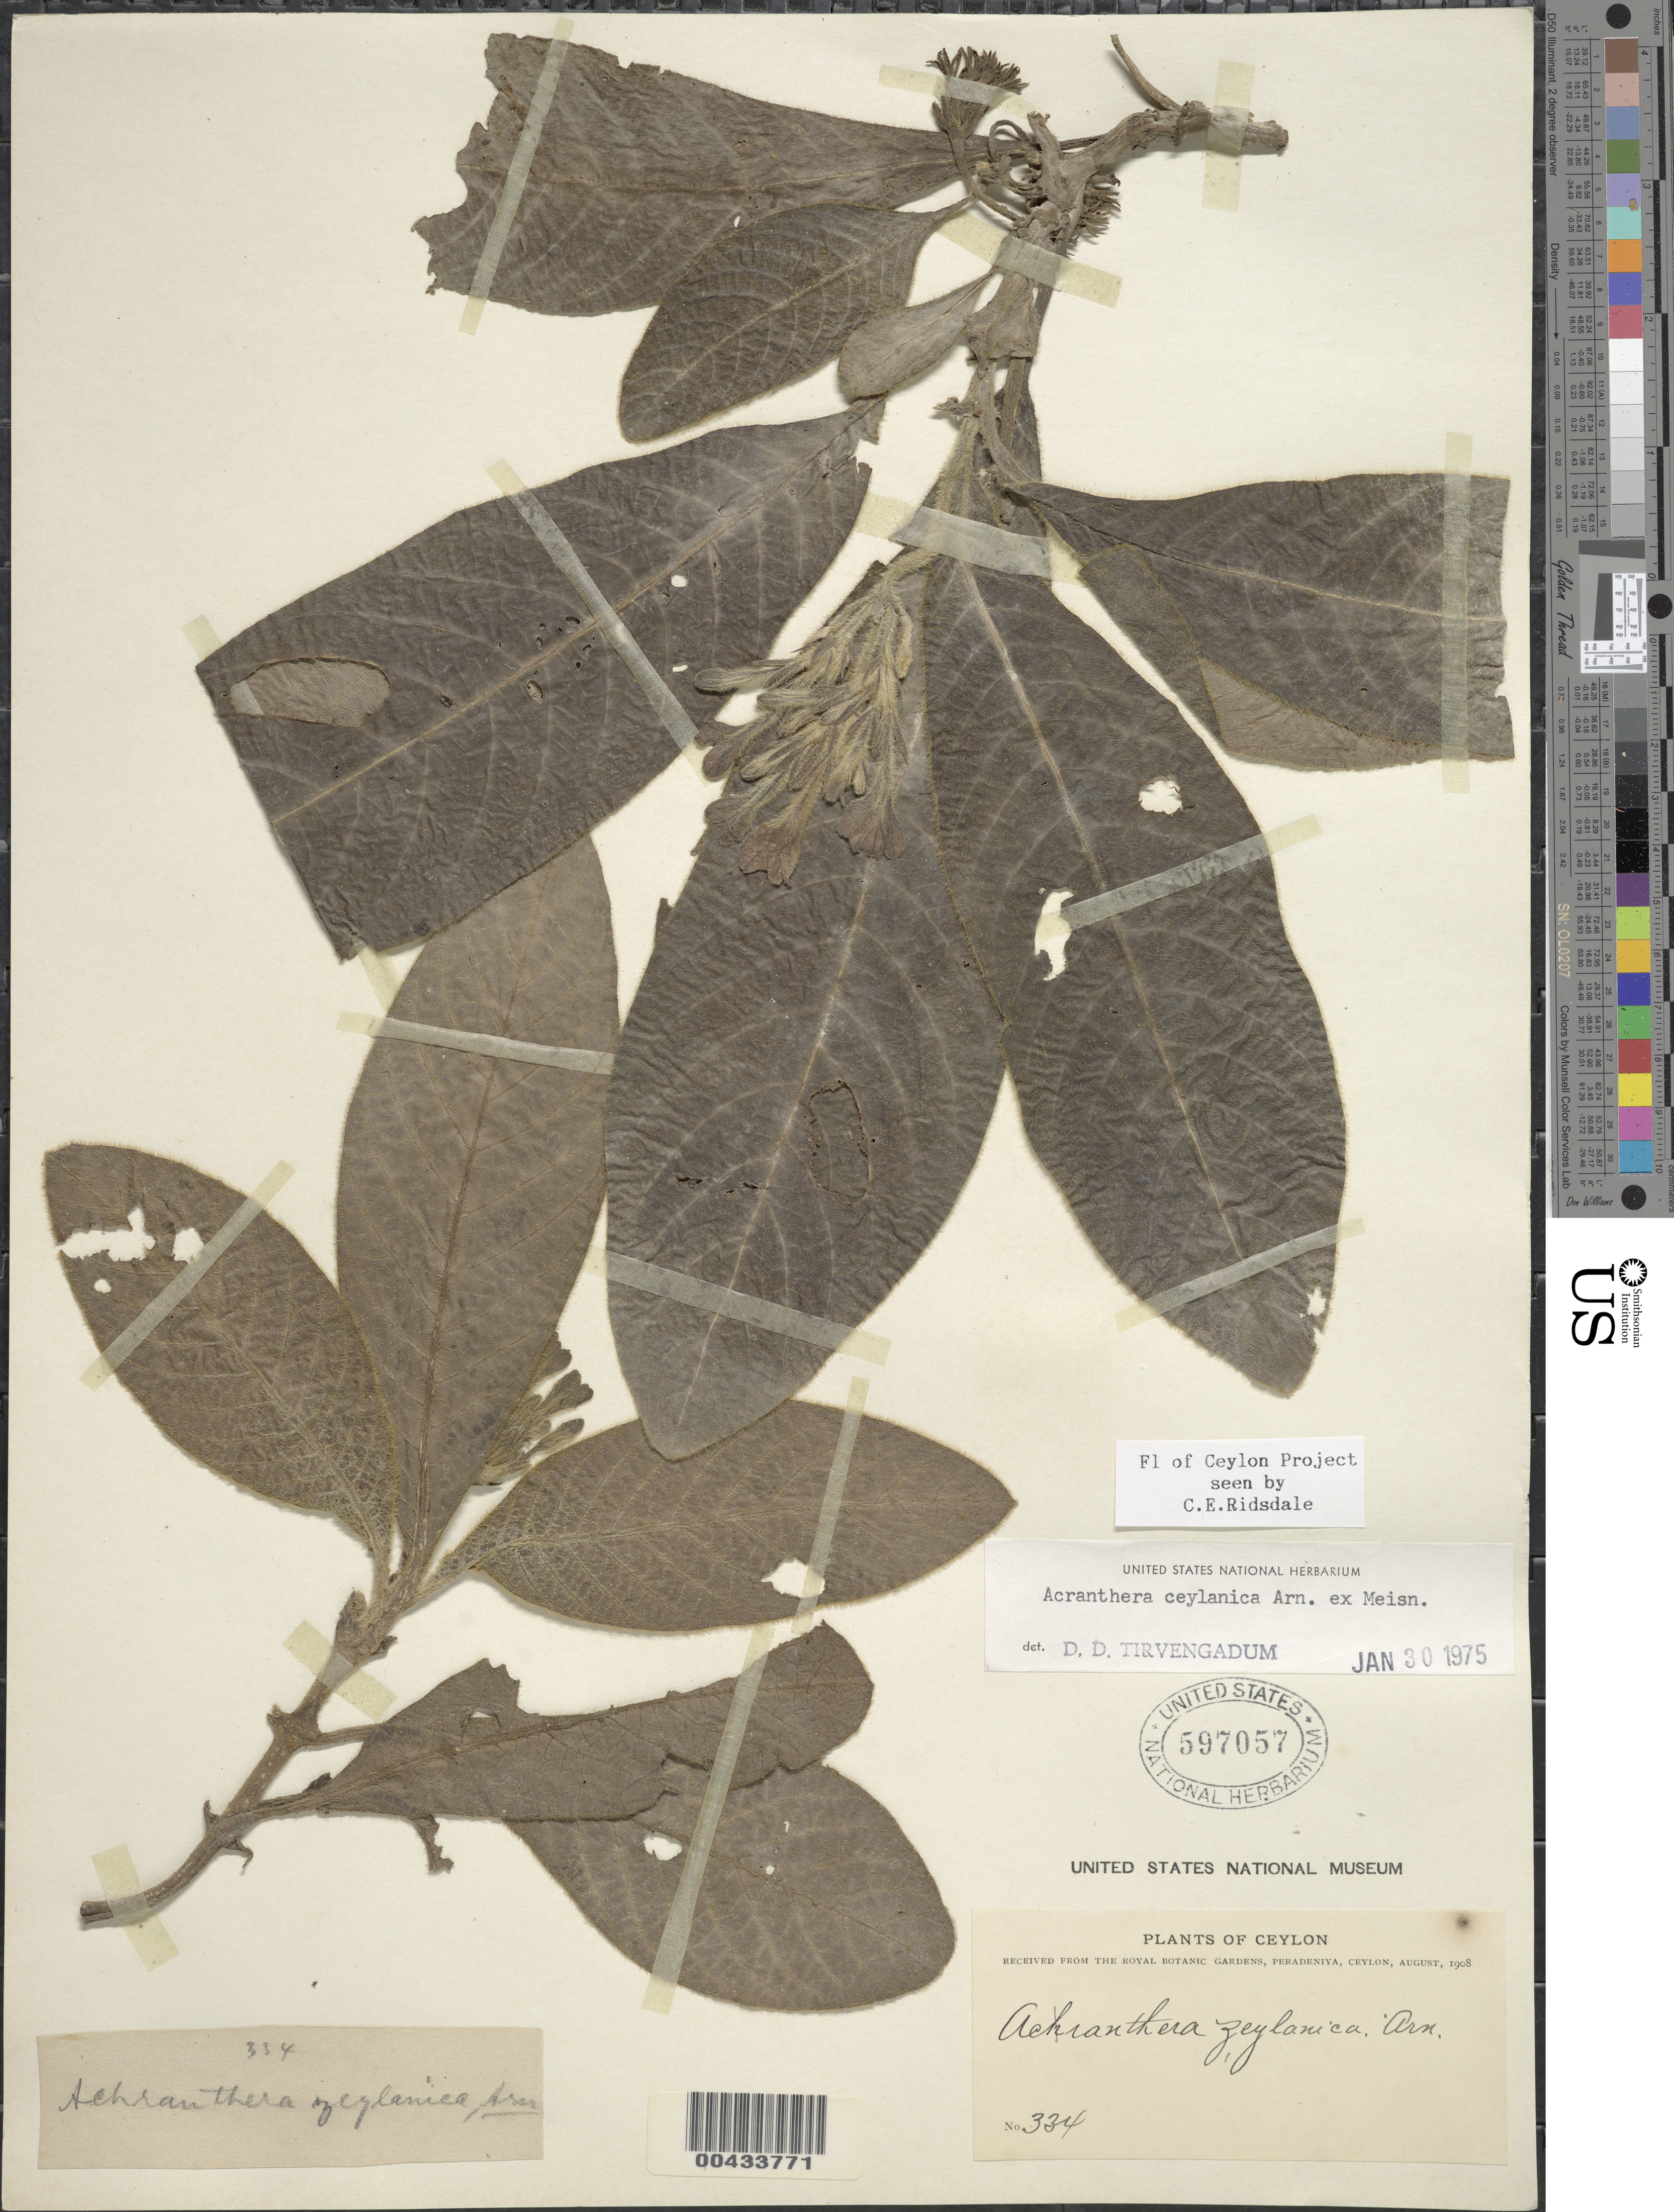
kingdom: Plantae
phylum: Tracheophyta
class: Magnoliopsida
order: Gentianales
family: Rubiaceae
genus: Acranthera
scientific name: Acranthera ceylanica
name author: Arn. ex Meisn.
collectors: C. Royal Botanical Gardens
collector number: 334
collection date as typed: Aug 1908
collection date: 1908-08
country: Sri Lanka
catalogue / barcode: US 597057